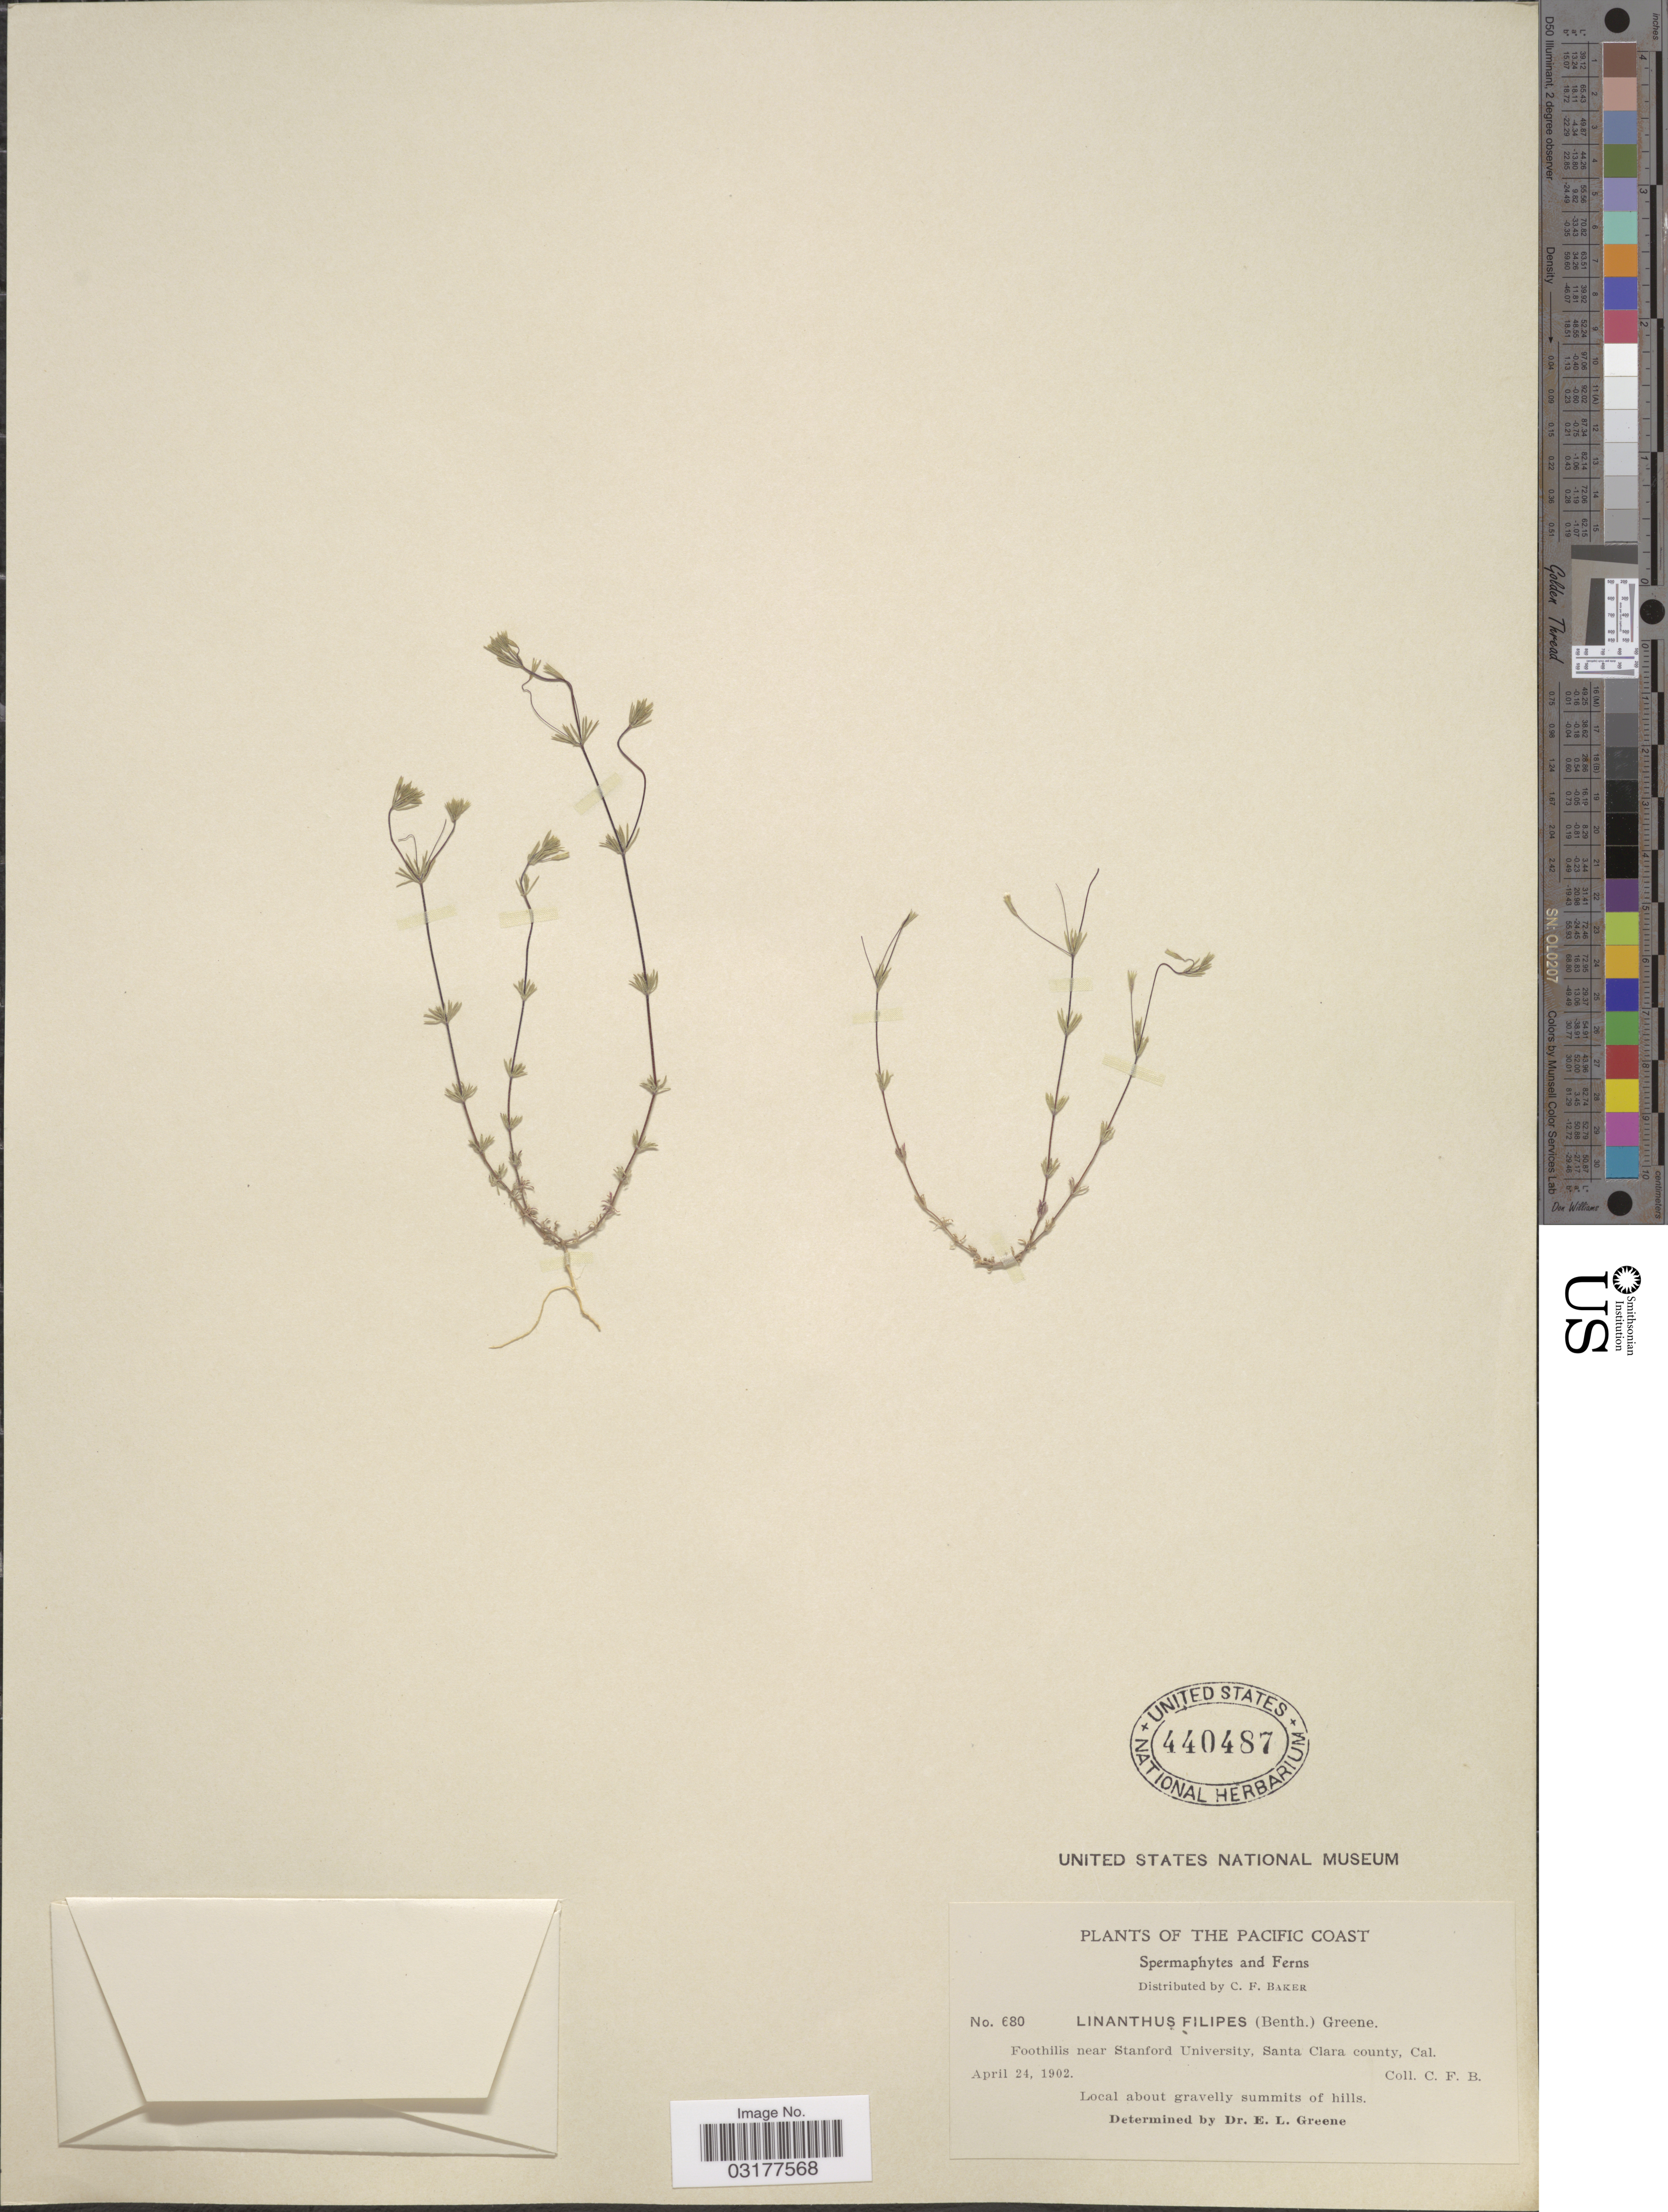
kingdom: Plantae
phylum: Tracheophyta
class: Magnoliopsida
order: Ericales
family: Polemoniaceae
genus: Leptosiphon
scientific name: Leptosiphon filipes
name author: (Benth.) J.M. Porter & L.A. Johnson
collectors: C. F. Baker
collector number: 680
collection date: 1902-04-24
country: United States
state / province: California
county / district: Santa Clara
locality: Pacific Coast. Foothills near Stanford University, Santa Clara county, Cal.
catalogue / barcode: US 440487